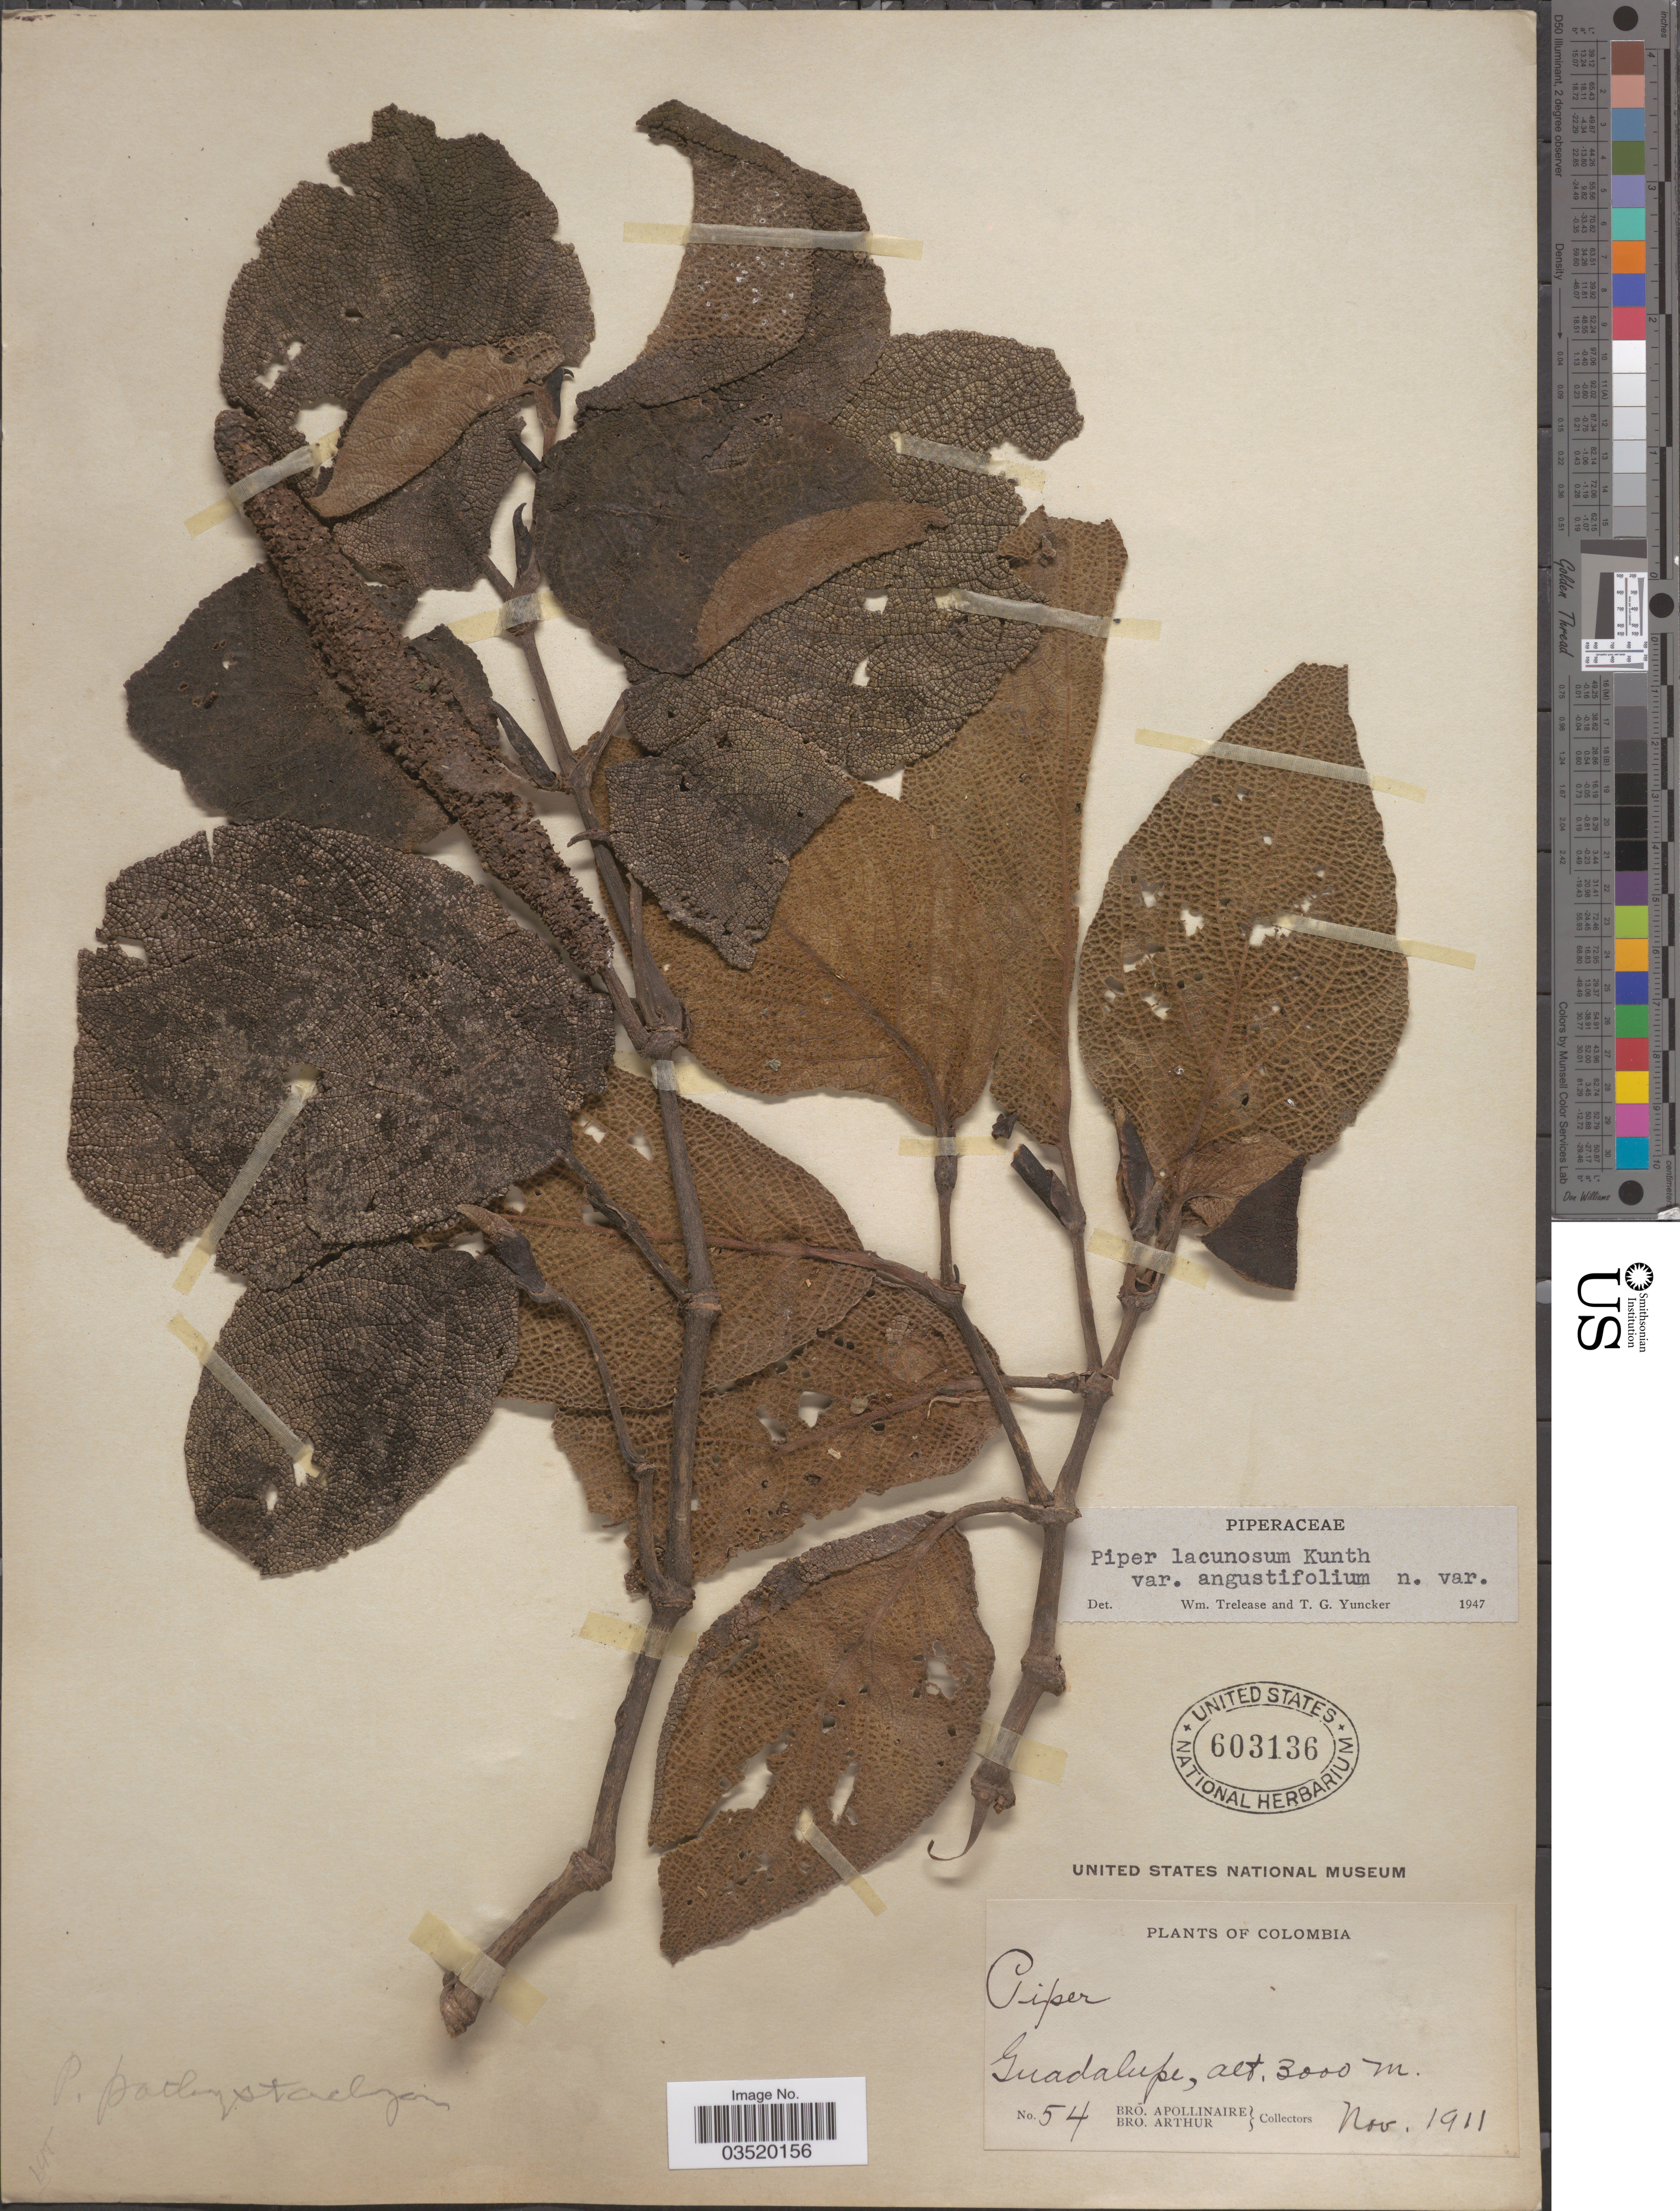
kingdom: Plantae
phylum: Tracheophyta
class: Magnoliopsida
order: Piperales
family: Piperaceae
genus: Piper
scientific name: Piper lacunosum var. angustifolium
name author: Trel. & Yunck.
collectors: Bro. Apollinaire & Bro. Arthur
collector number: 54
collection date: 1911-11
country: Colombia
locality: Guadalupe.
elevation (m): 3000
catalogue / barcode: US 603136